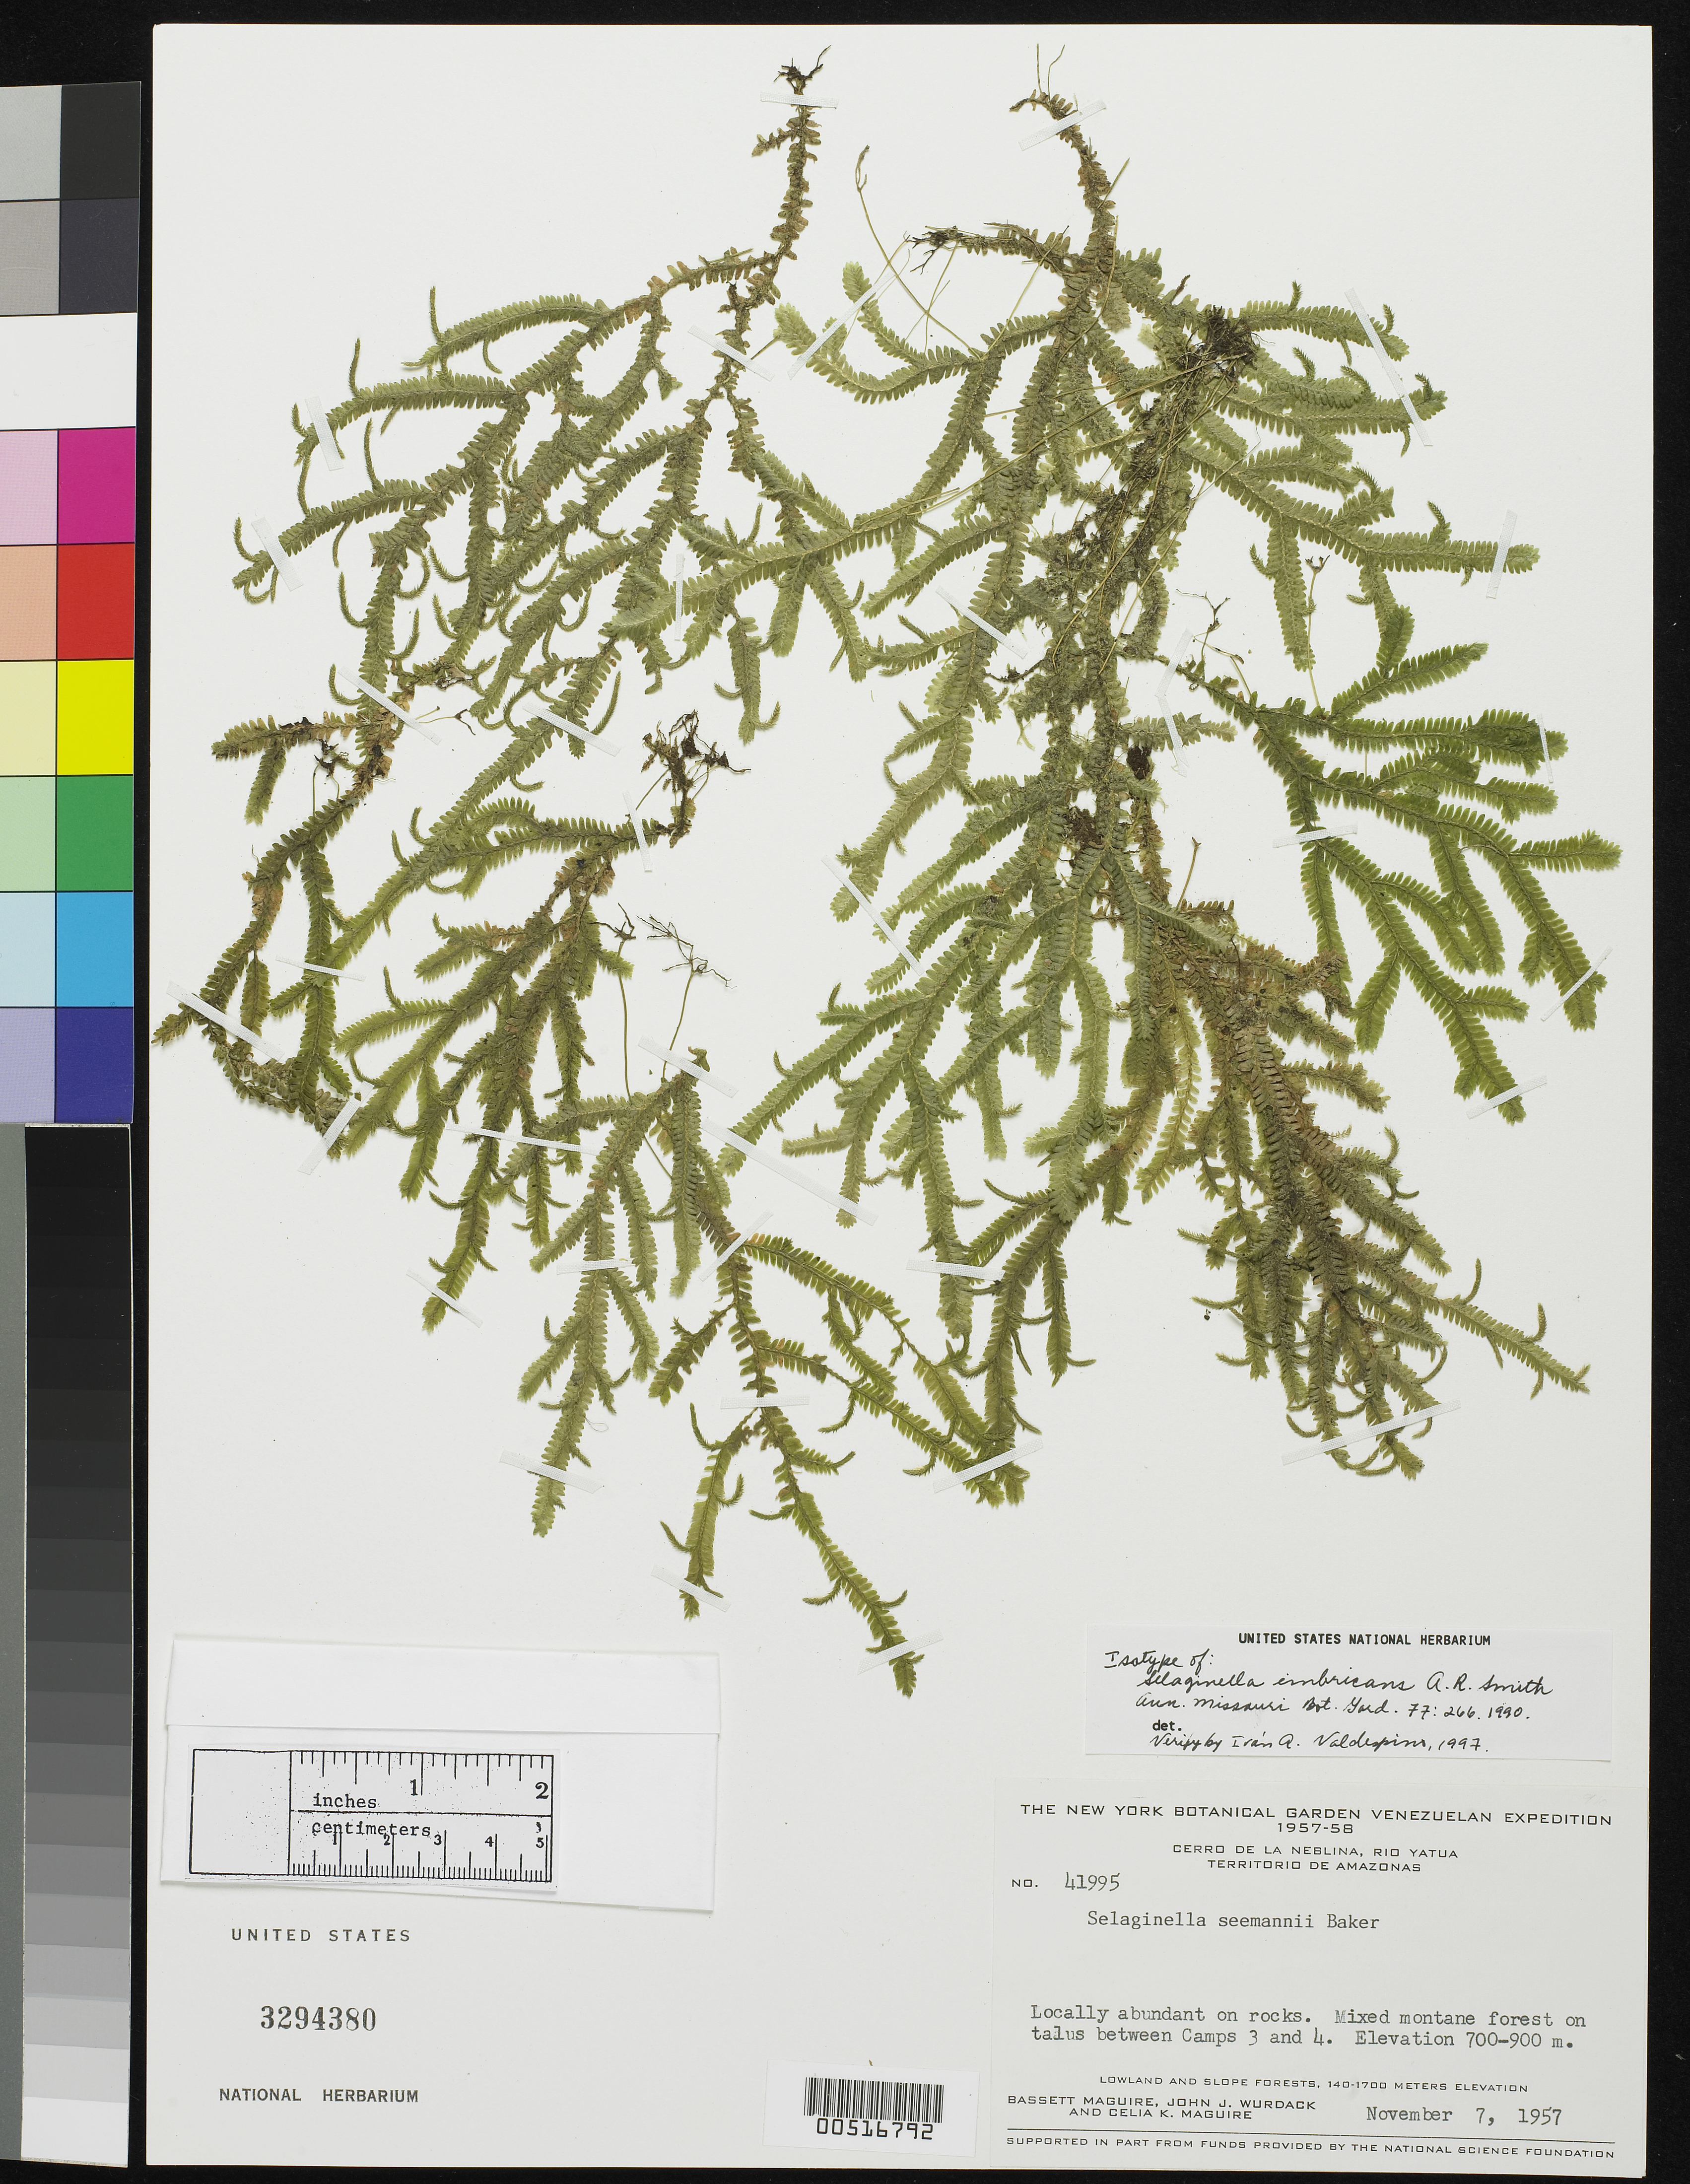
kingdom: Plantae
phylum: Tracheophyta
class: Lycopodiopsida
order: Selaginellales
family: Selaginellaceae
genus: Selaginella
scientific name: Selaginella imbricans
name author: A.R. Sm.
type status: Isotype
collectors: B. Maguire, J. J. Wurdack & C. K. Maguire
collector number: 41995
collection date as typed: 07 Nov 1957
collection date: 1957-11-07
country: Venezuela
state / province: Amazonas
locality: Cerro de La Neblina, Rio Yatua, between Camp 3 & 4.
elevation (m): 700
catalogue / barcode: US 3294380